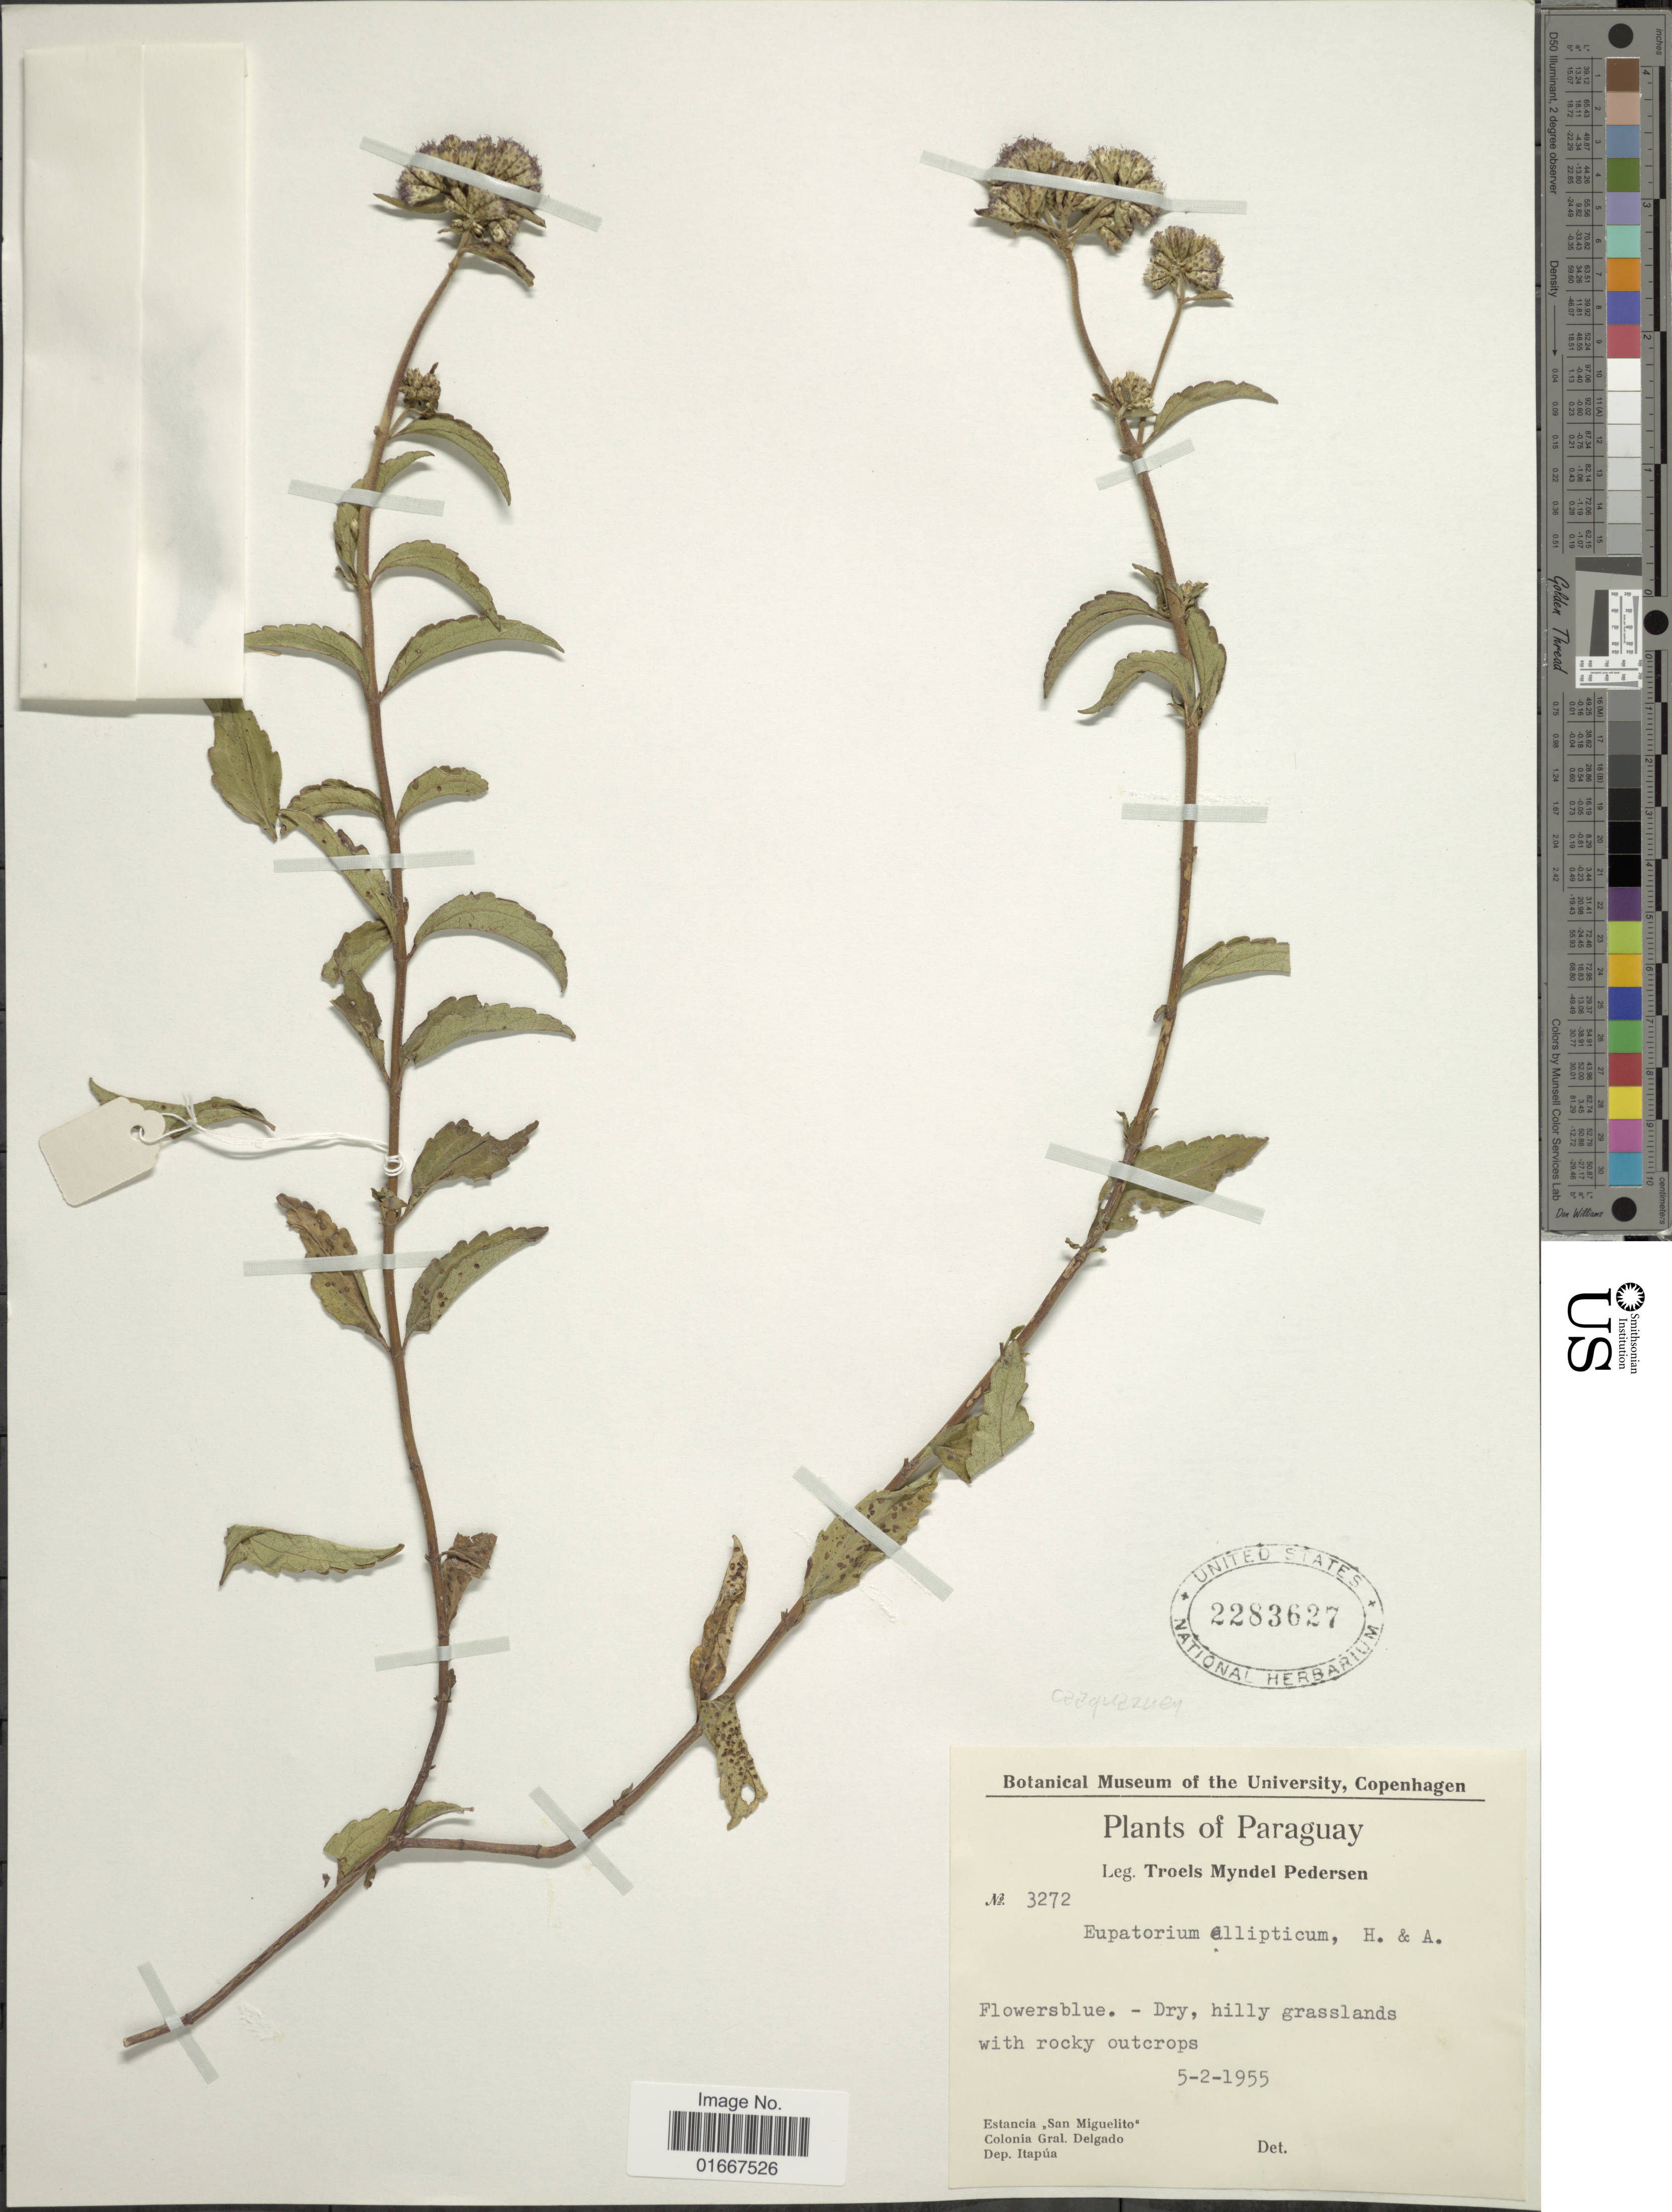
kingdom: Plantae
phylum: Tracheophyta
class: Magnoliopsida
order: Asterales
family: Asteraceae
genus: Chromolaena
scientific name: Chromolaena elliptica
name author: (Hook. & Arn.) R.M. King & H. Rob.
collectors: T. Pederson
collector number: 3272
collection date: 1955-02-05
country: Paraguay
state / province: Itapua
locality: Estancia San 'San Miguellito' , Colonia Gral. Delgado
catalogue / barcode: US 2283627